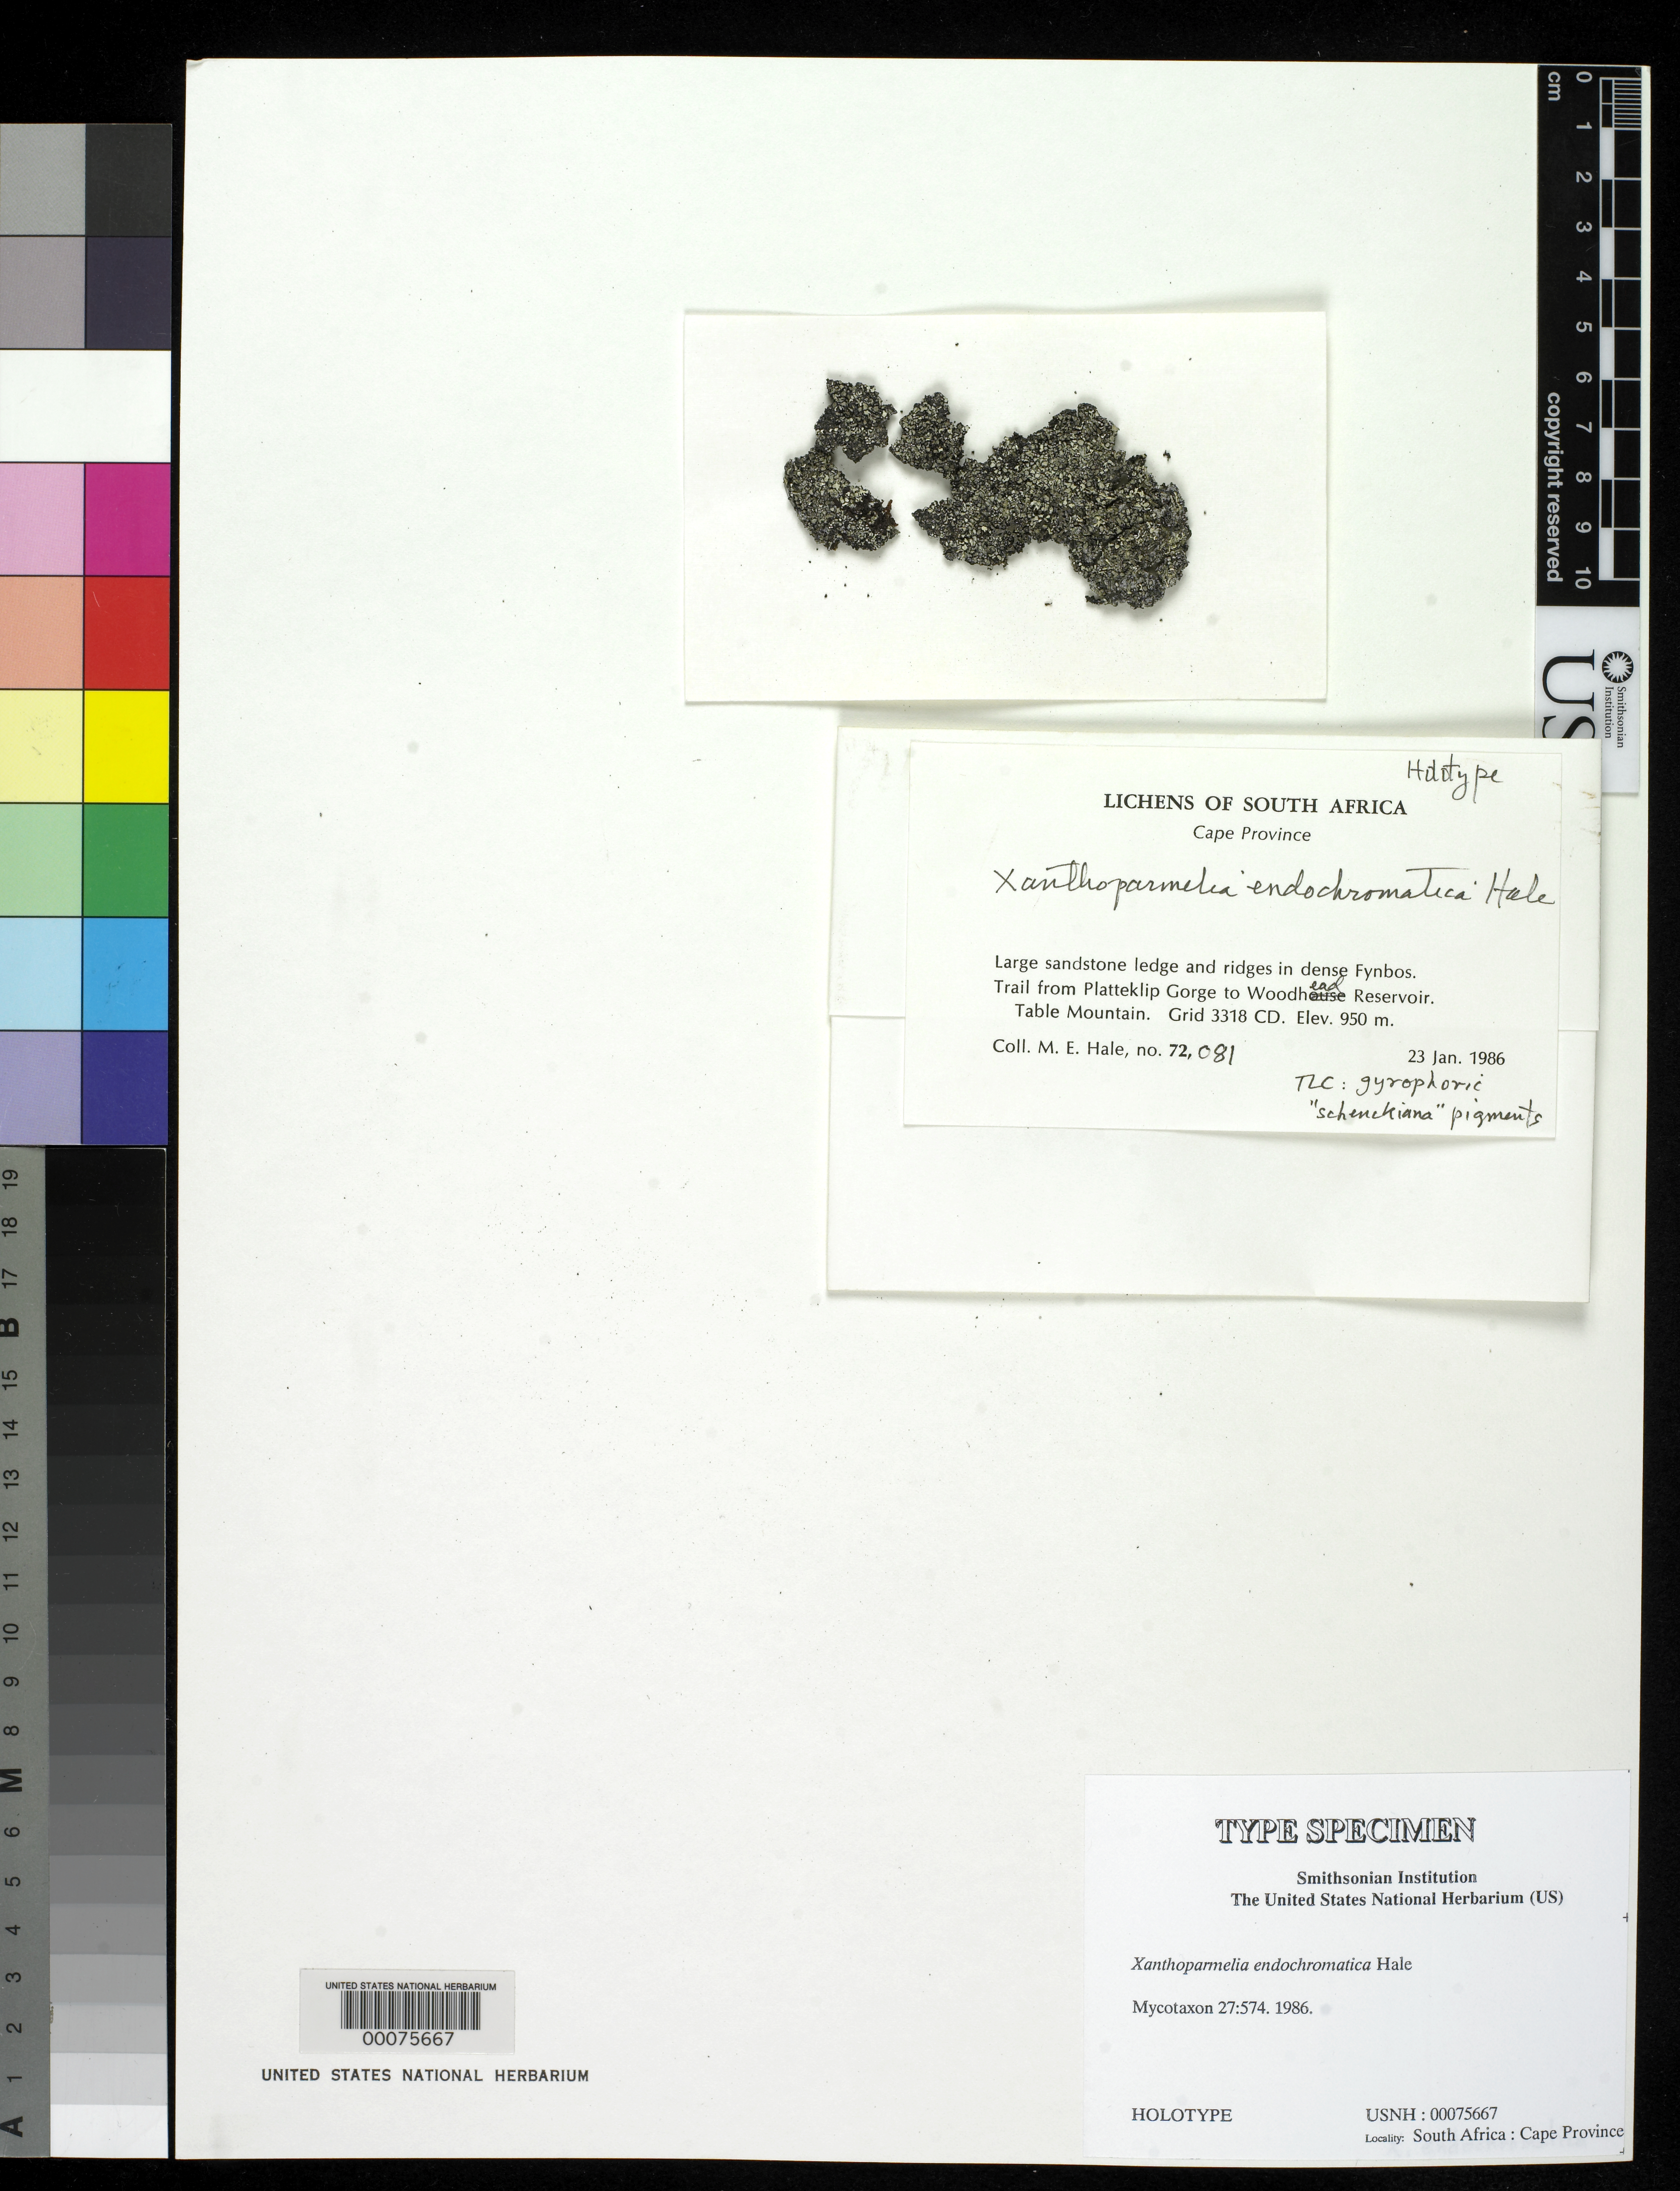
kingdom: Fungi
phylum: Ascomycota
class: Lecanoromycetes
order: Lecanorales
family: Parmeliaceae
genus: Xanthoparmelia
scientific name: Xanthoparmelia endochromatica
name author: Hale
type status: Holotype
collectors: M. Hale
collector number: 72081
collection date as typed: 23 Jan 1986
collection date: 1986-01-23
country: South Africa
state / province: Western Cape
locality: Grid 3318 CD, Trail from Platteklip Gorge to Woodhead Reservoir, Table Mountain, sandstone ledge & ridges in dense fynbos.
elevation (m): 950